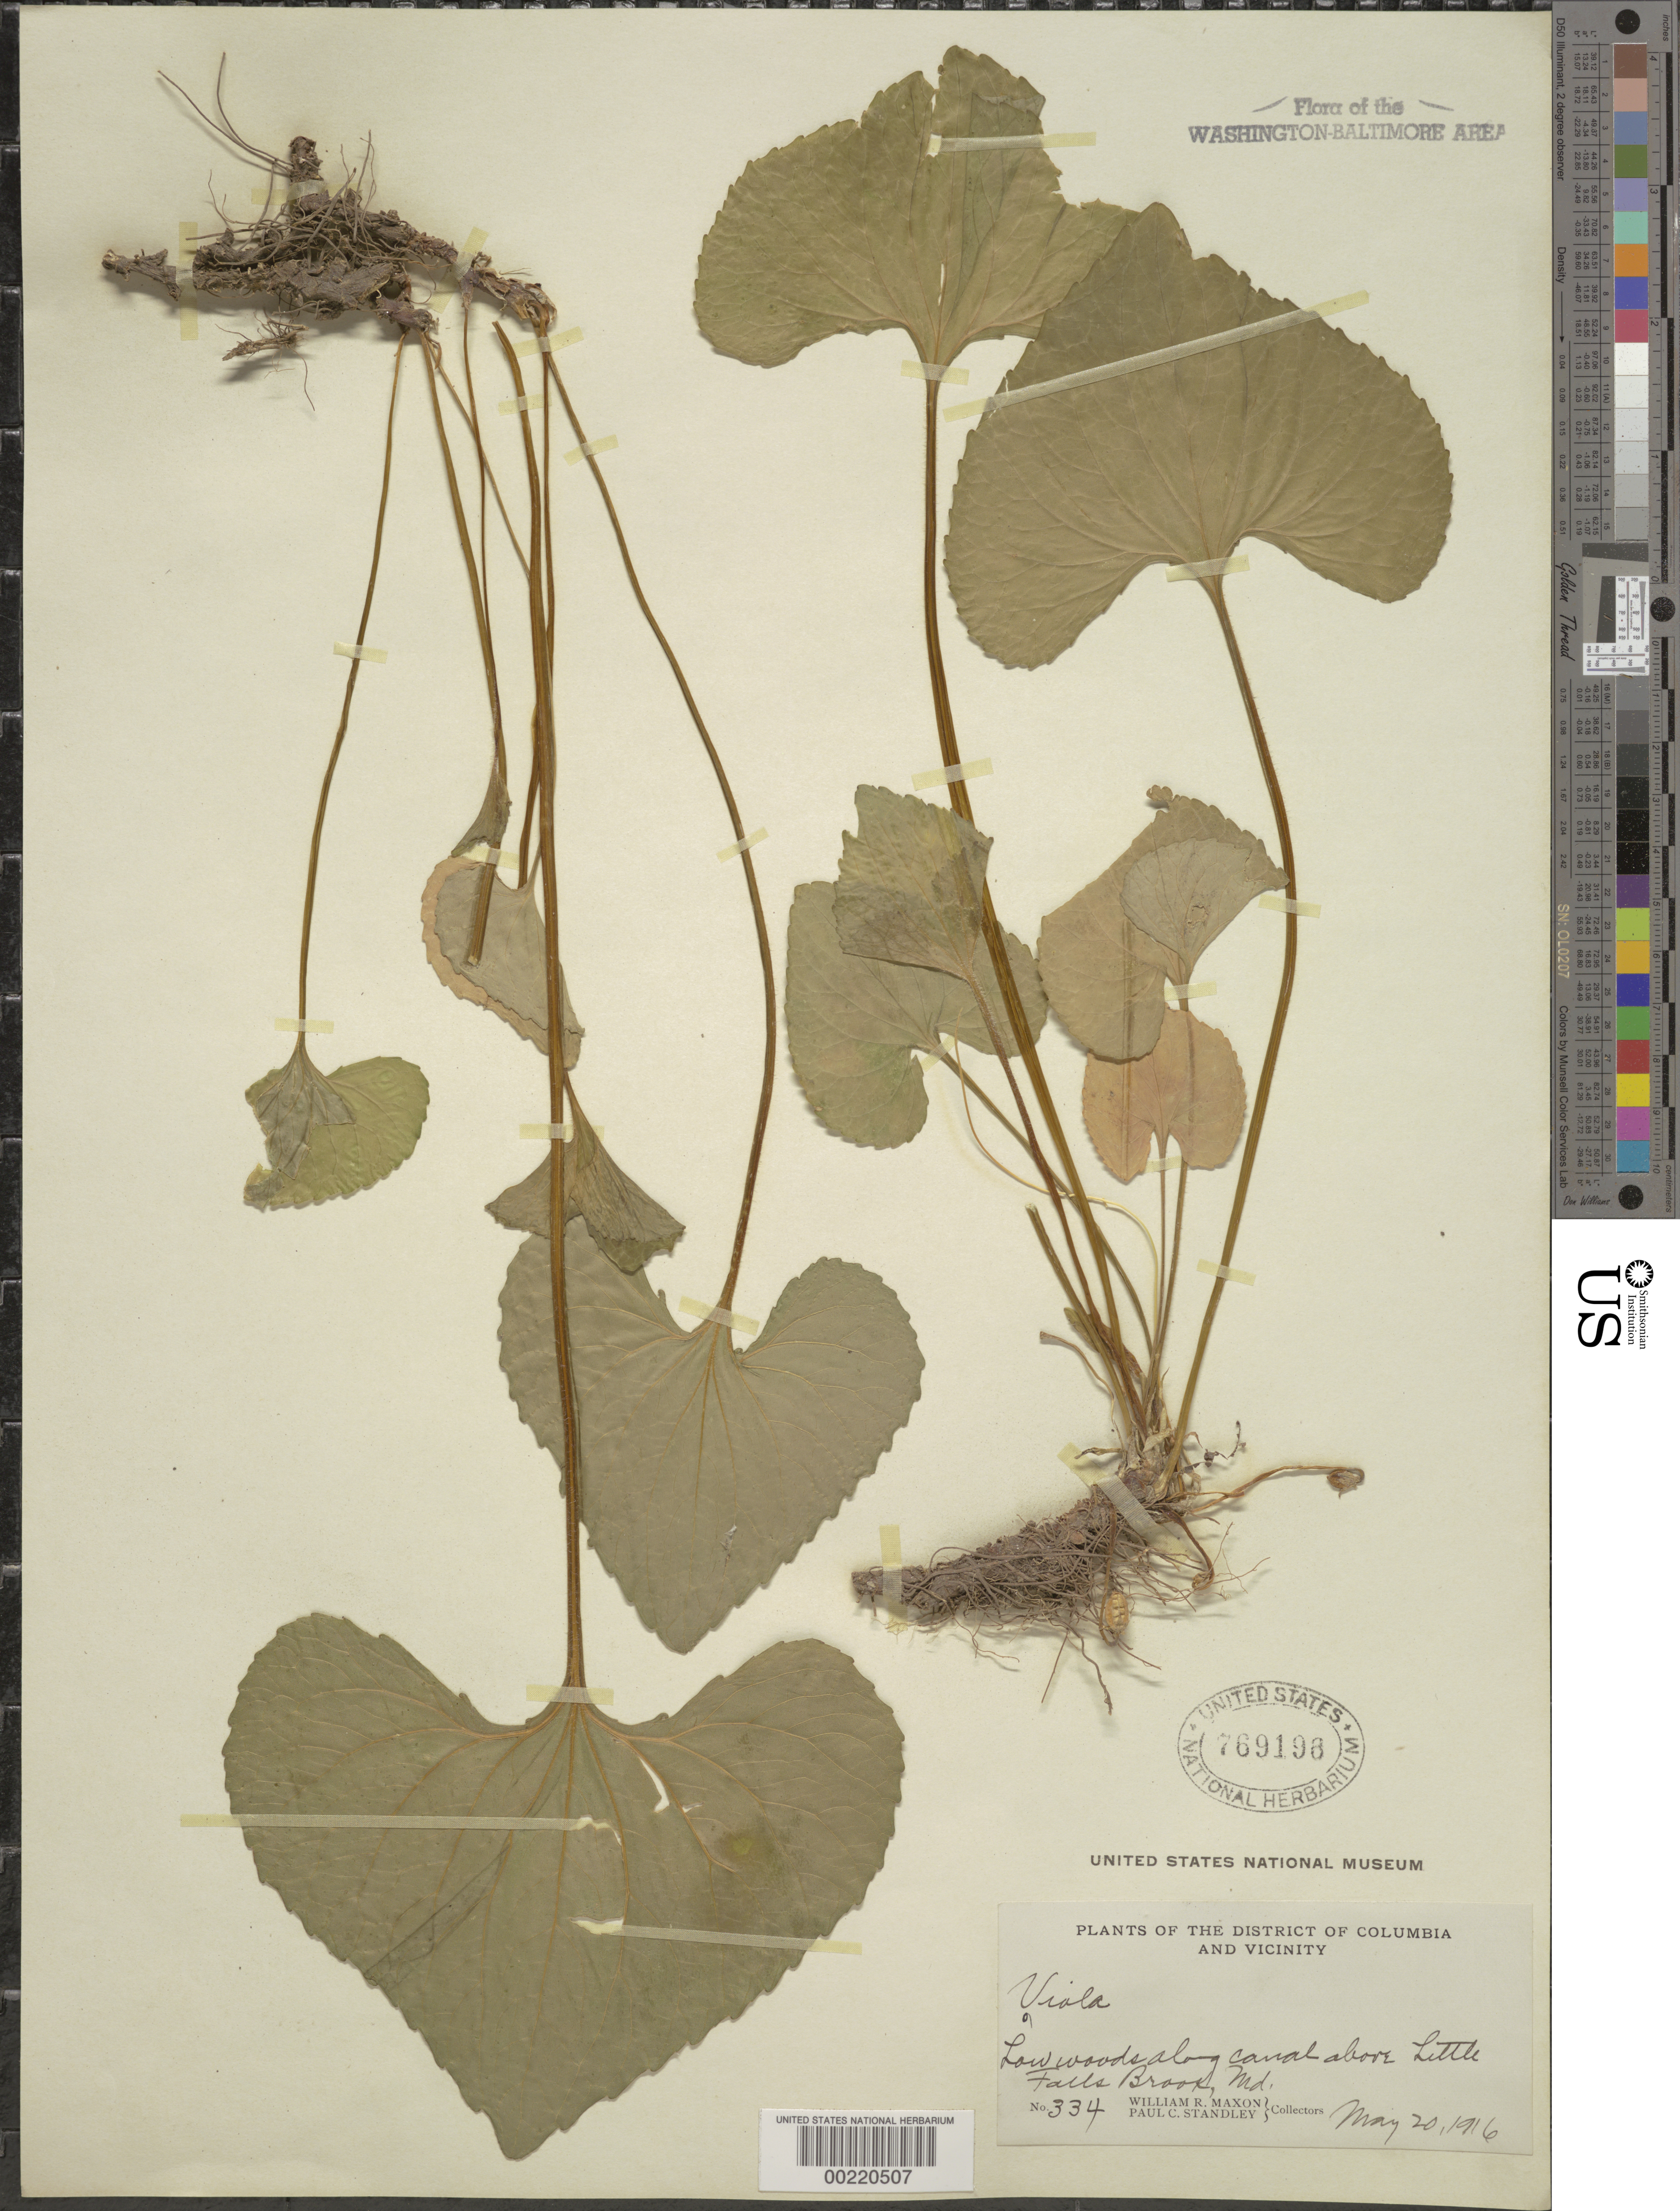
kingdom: Plantae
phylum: Tracheophyta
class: Magnoliopsida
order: Malpighiales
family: Violaceae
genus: Viola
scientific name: Viola sp.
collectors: W. R. Maxon & P. C. Standley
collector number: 334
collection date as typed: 20 May 1916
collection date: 1916-05-20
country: United States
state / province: Maryland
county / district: Montgomery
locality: C. & O. Canal above Little Falls Brook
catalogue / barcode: US 769196